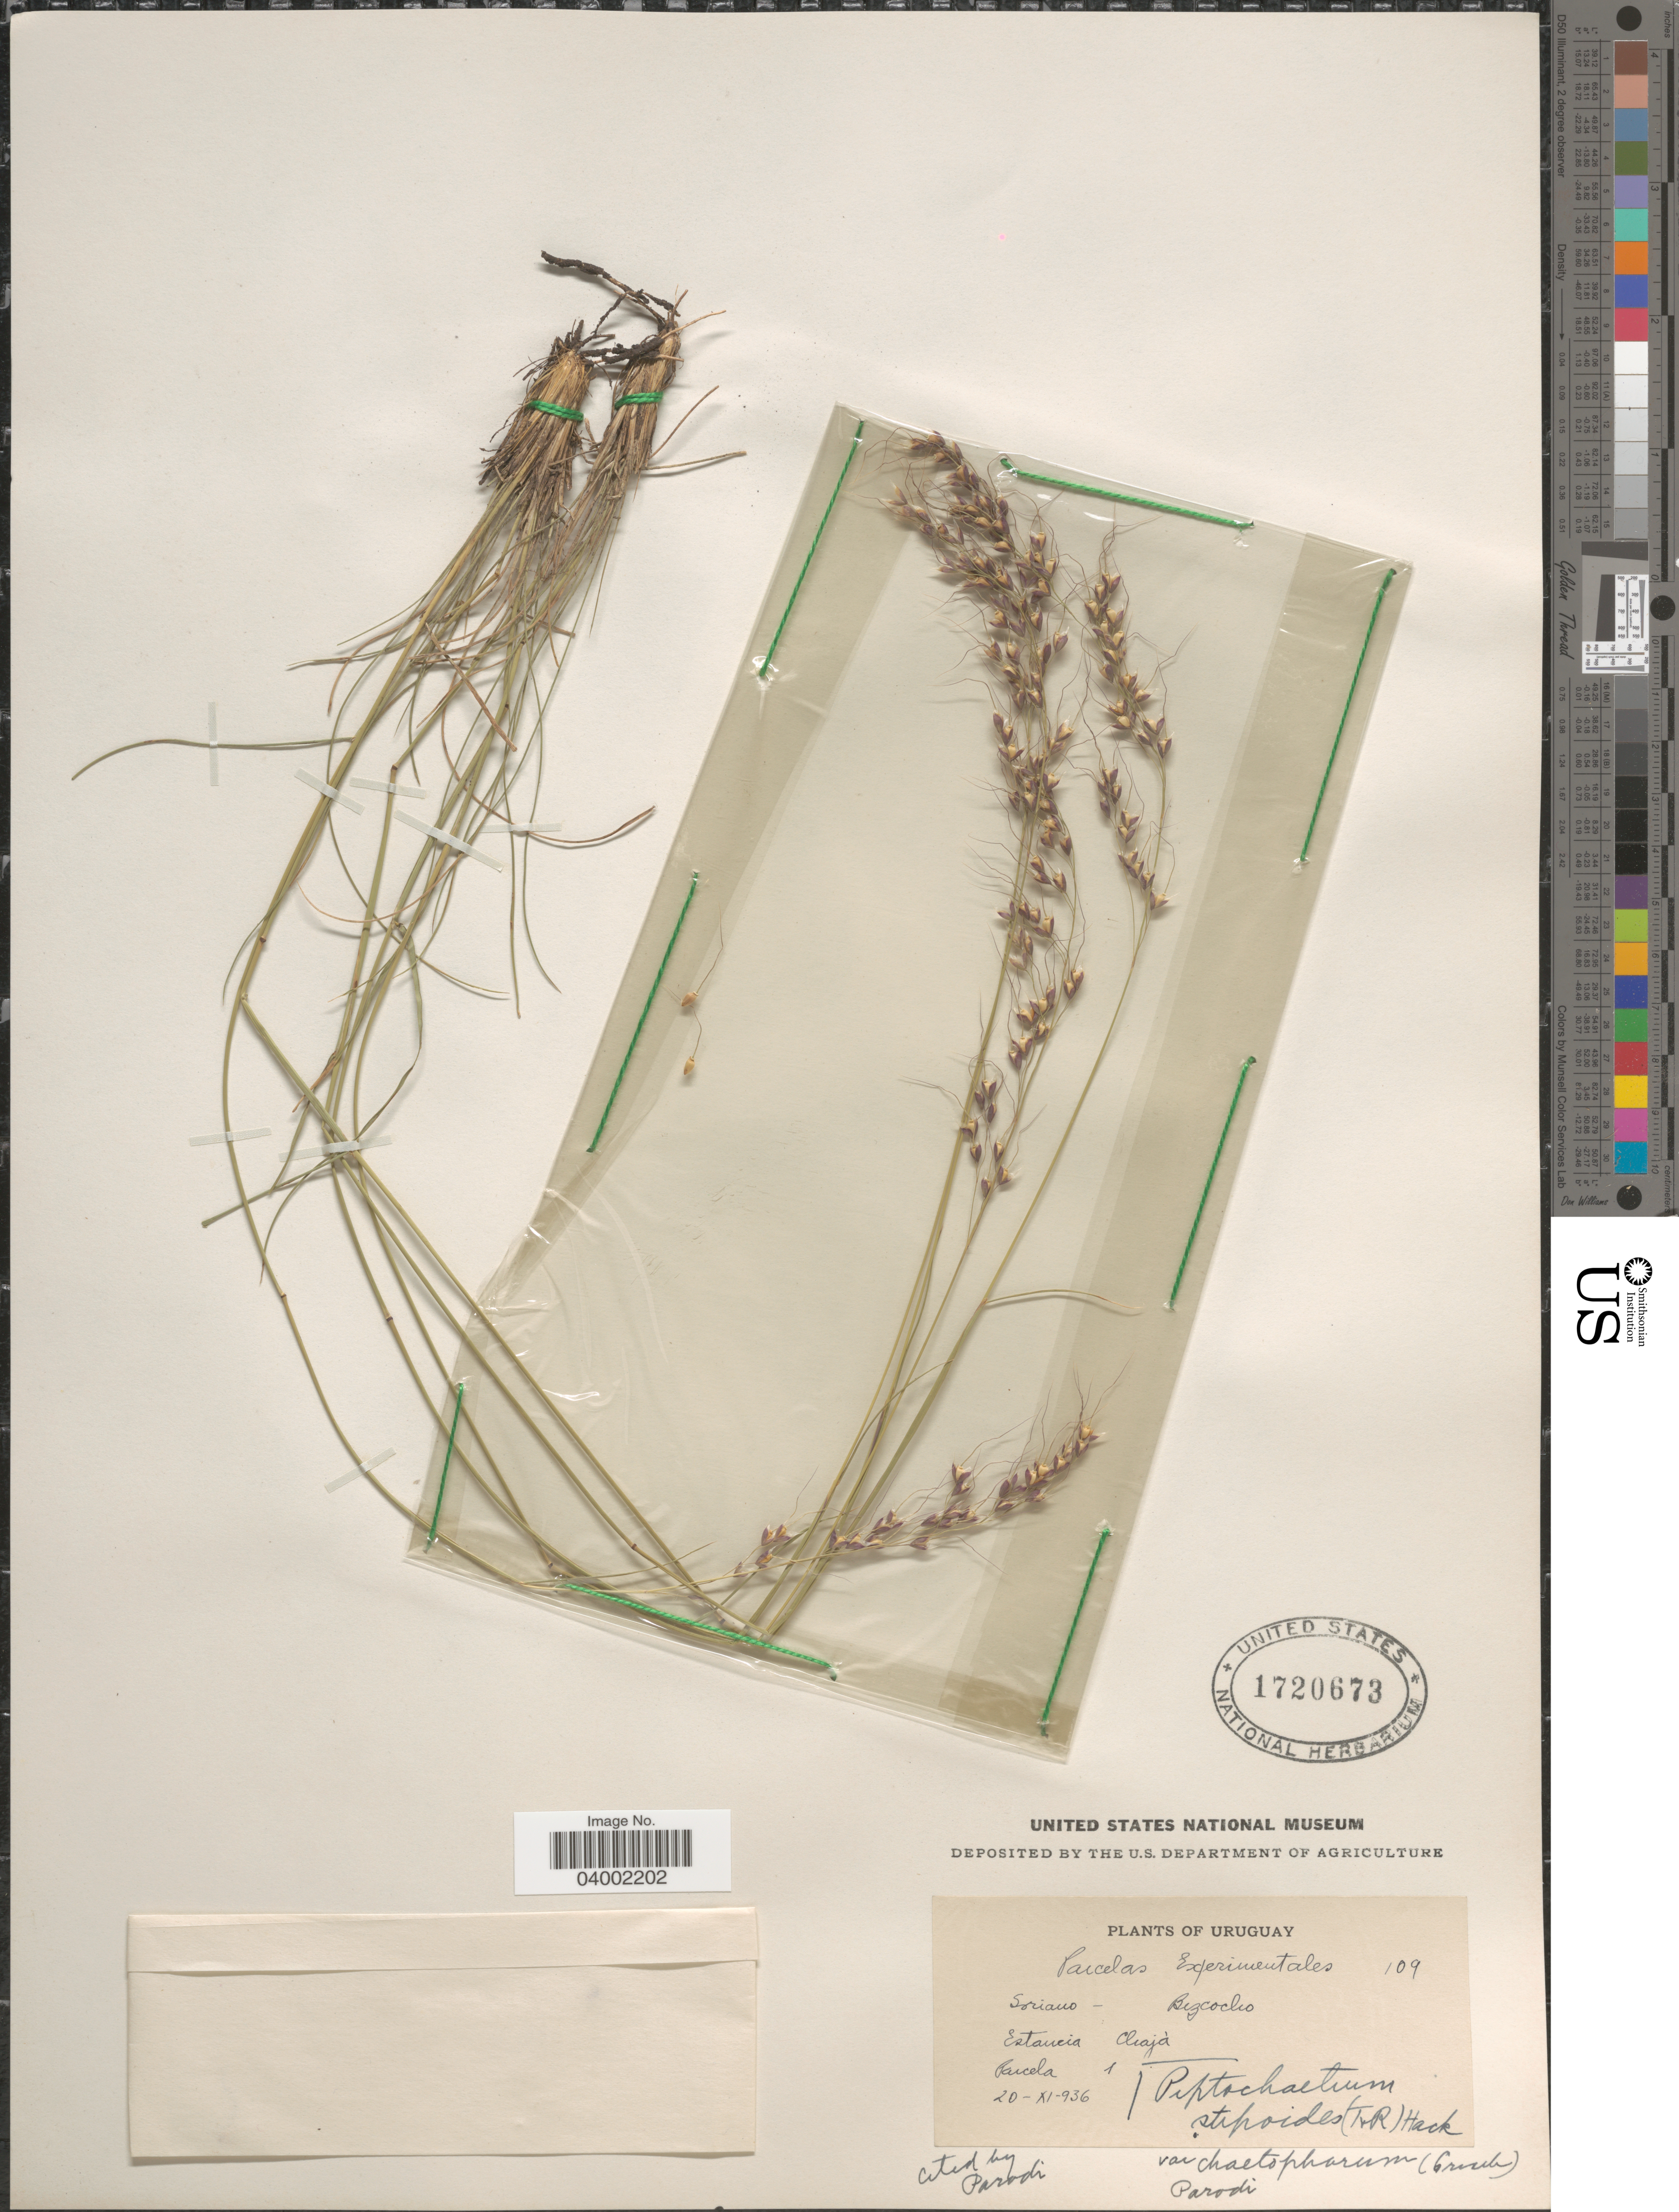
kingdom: Plantae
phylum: Tracheophyta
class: Liliopsida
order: Poales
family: Poaceae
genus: Piptochaetium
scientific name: Piptochaetium stipoides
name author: (Trin. & Rupr.) Hack. & Arechav.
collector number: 109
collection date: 1936-11-20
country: Uruguay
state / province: Soriano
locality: Bizcocho. Estancia Chajá. Parcela 1.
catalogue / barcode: US 1720673